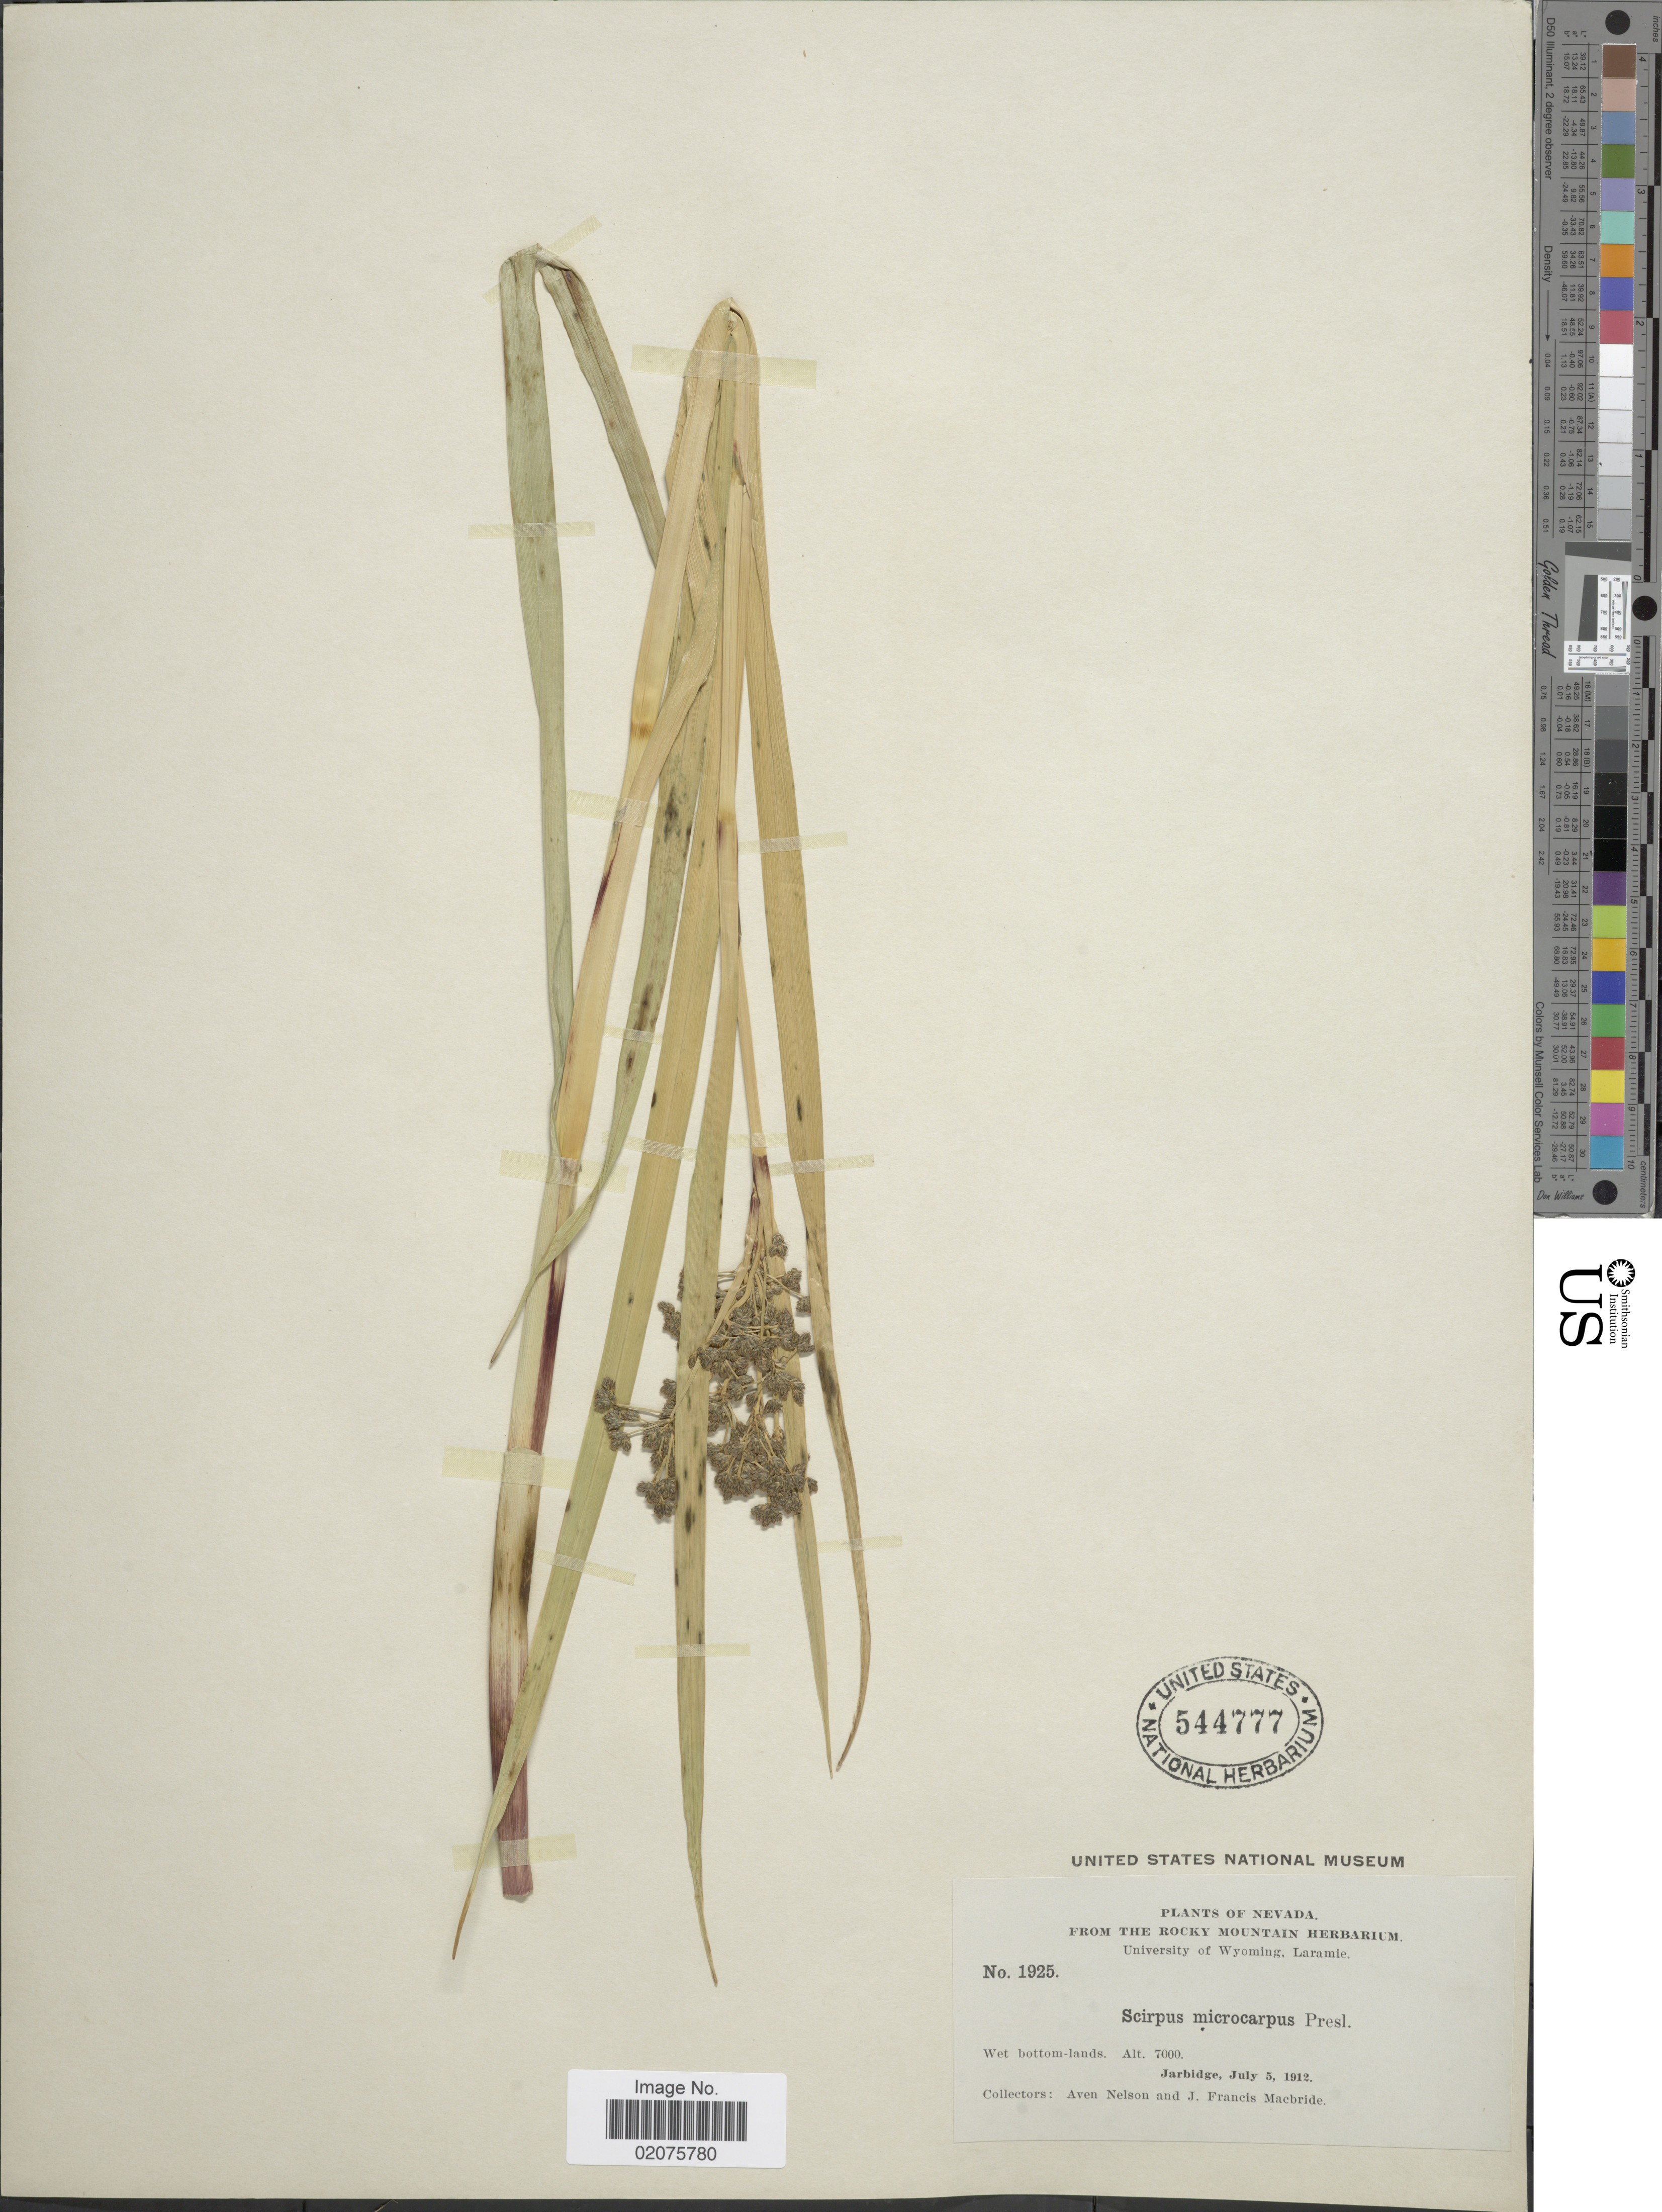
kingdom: Plantae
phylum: Tracheophyta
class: Liliopsida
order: Poales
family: Cyperaceae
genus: Scirpus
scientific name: Scirpus microcarpus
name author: J. Presl & C. Presl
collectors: A. Nelson & J. F. Macbride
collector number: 1925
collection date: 1912-07-05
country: United States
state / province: Nevada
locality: Wet bottom-lands. Jarbridge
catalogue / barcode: US 544777